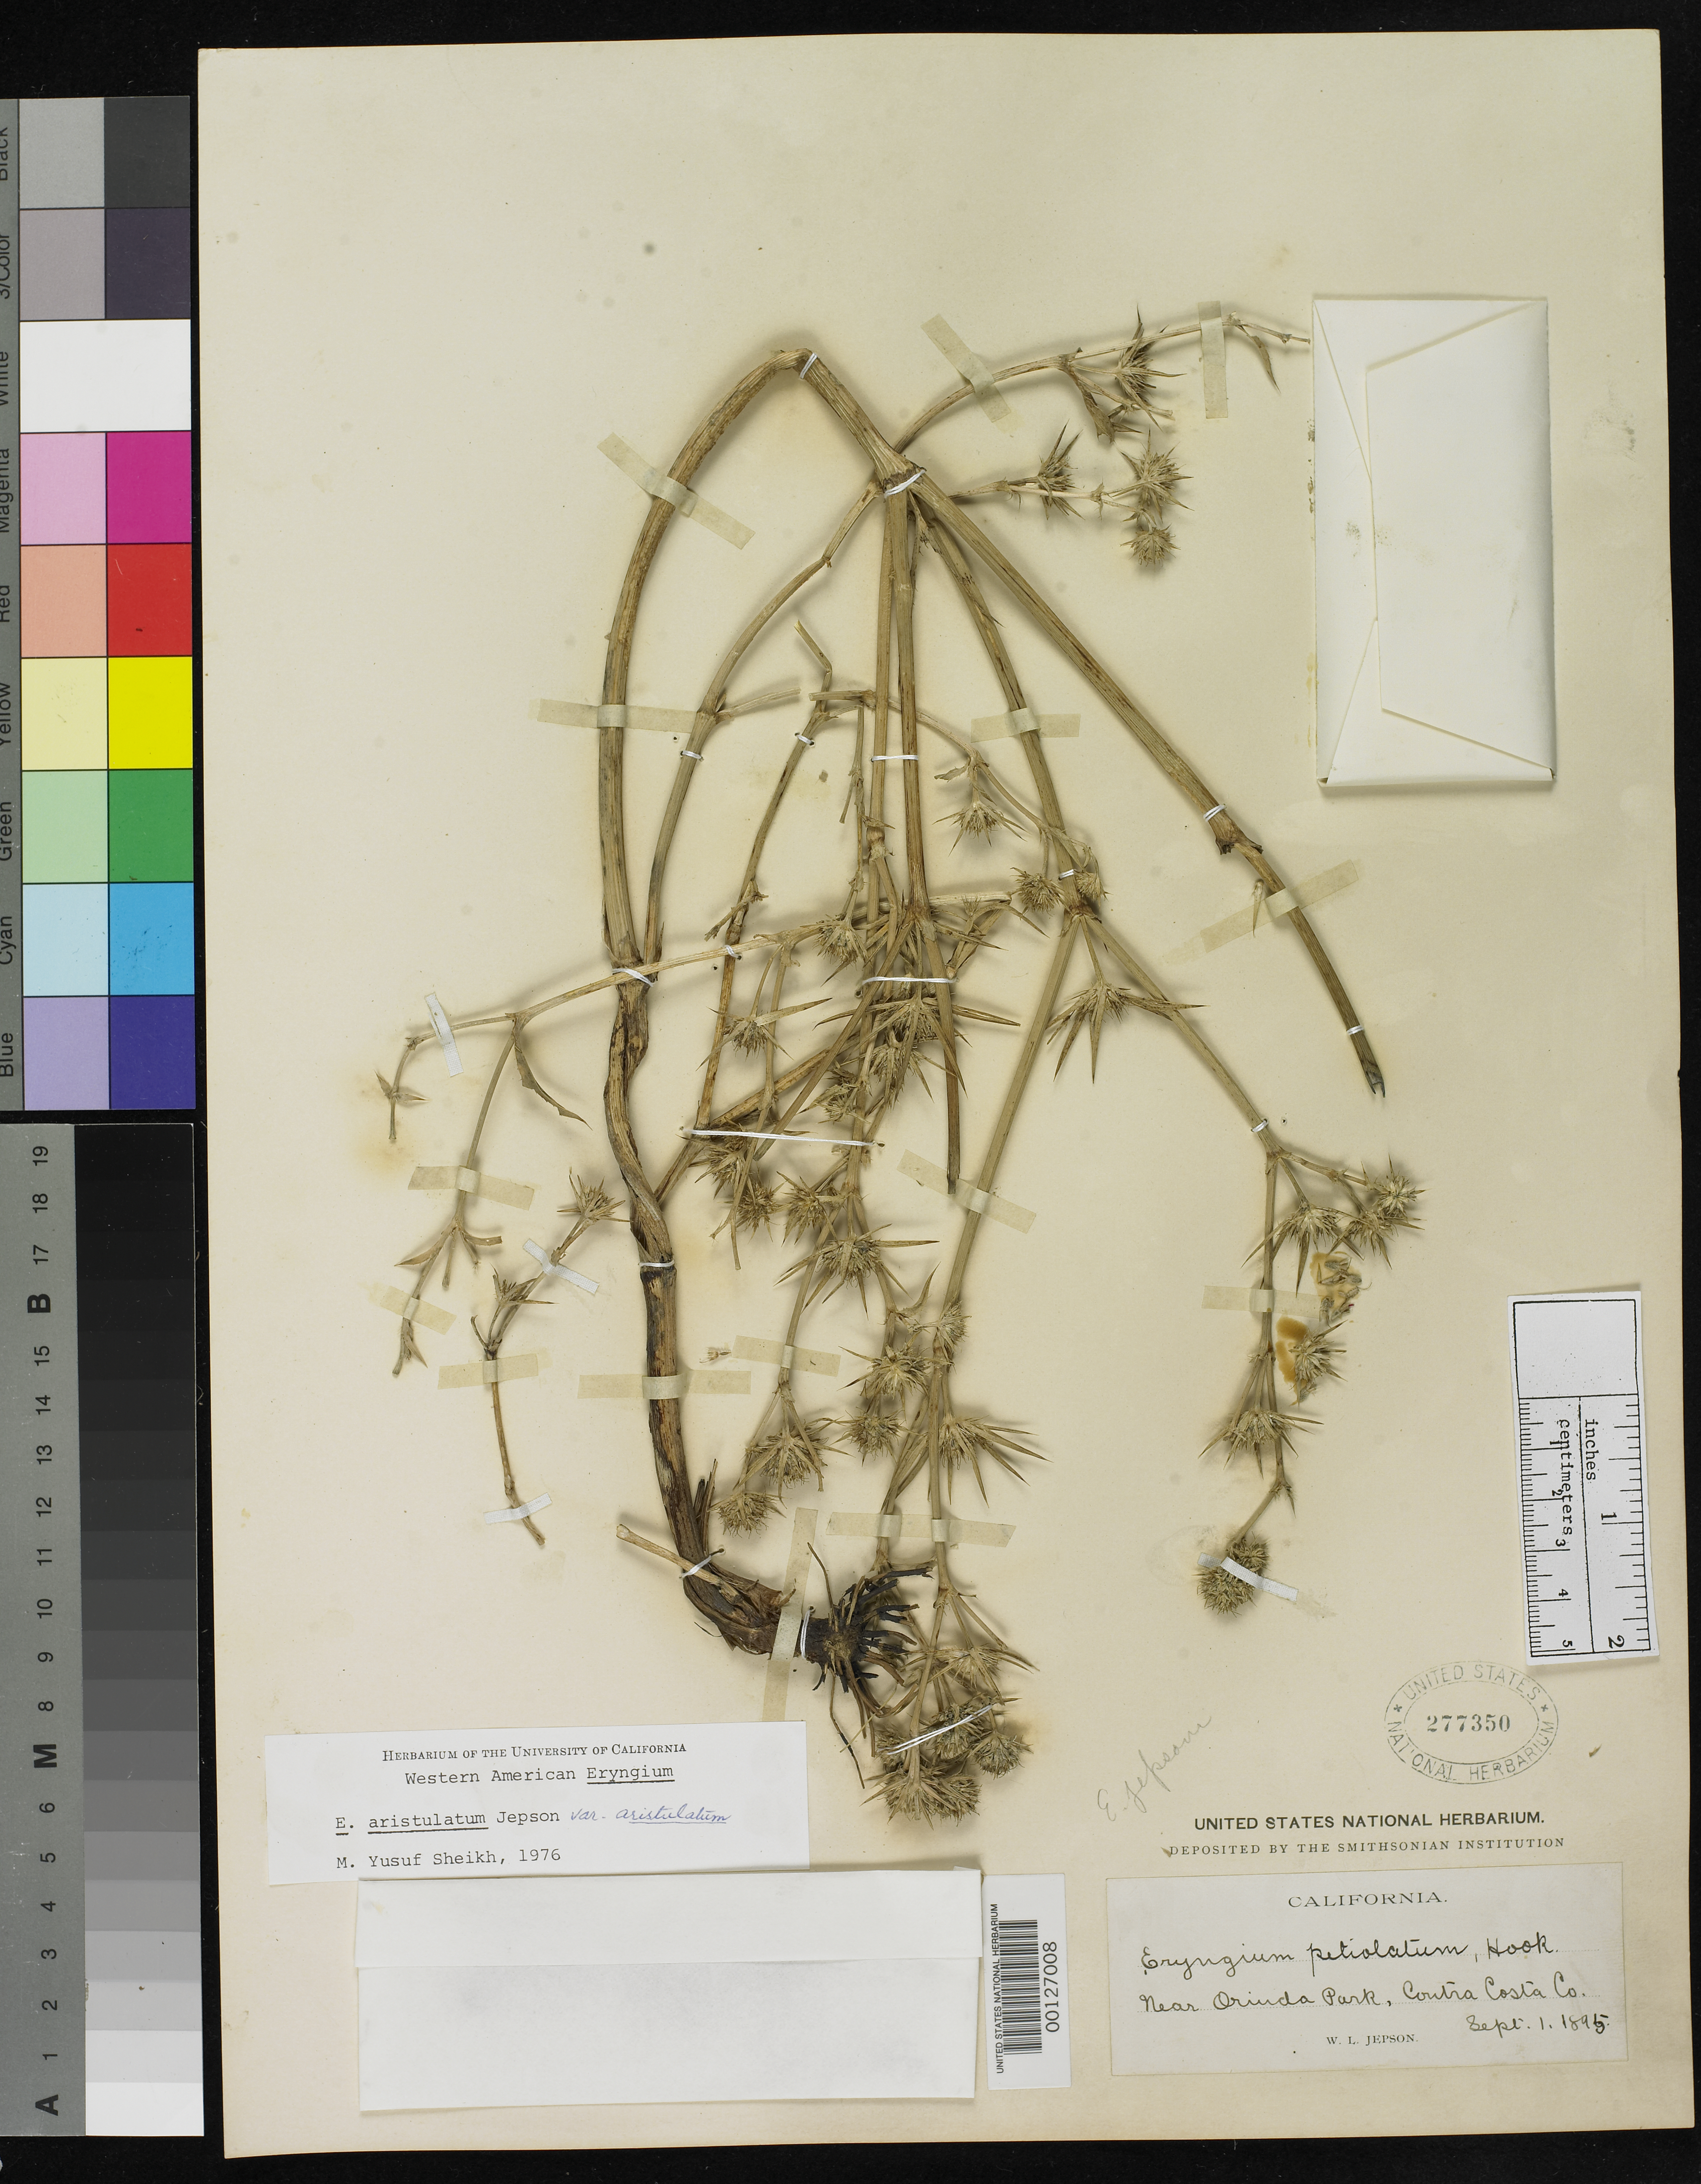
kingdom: Plantae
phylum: Tracheophyta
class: Magnoliopsida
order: Apiales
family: Apiaceae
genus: Eryngium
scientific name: Eryngium jepsonii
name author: J.M. Coult. & Rose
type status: Type Collection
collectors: W. L. Jepson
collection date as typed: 01 Sep 1895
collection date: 1895-09-01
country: United States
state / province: California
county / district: Contra Costa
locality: Near Orinda Park.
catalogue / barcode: US 277350